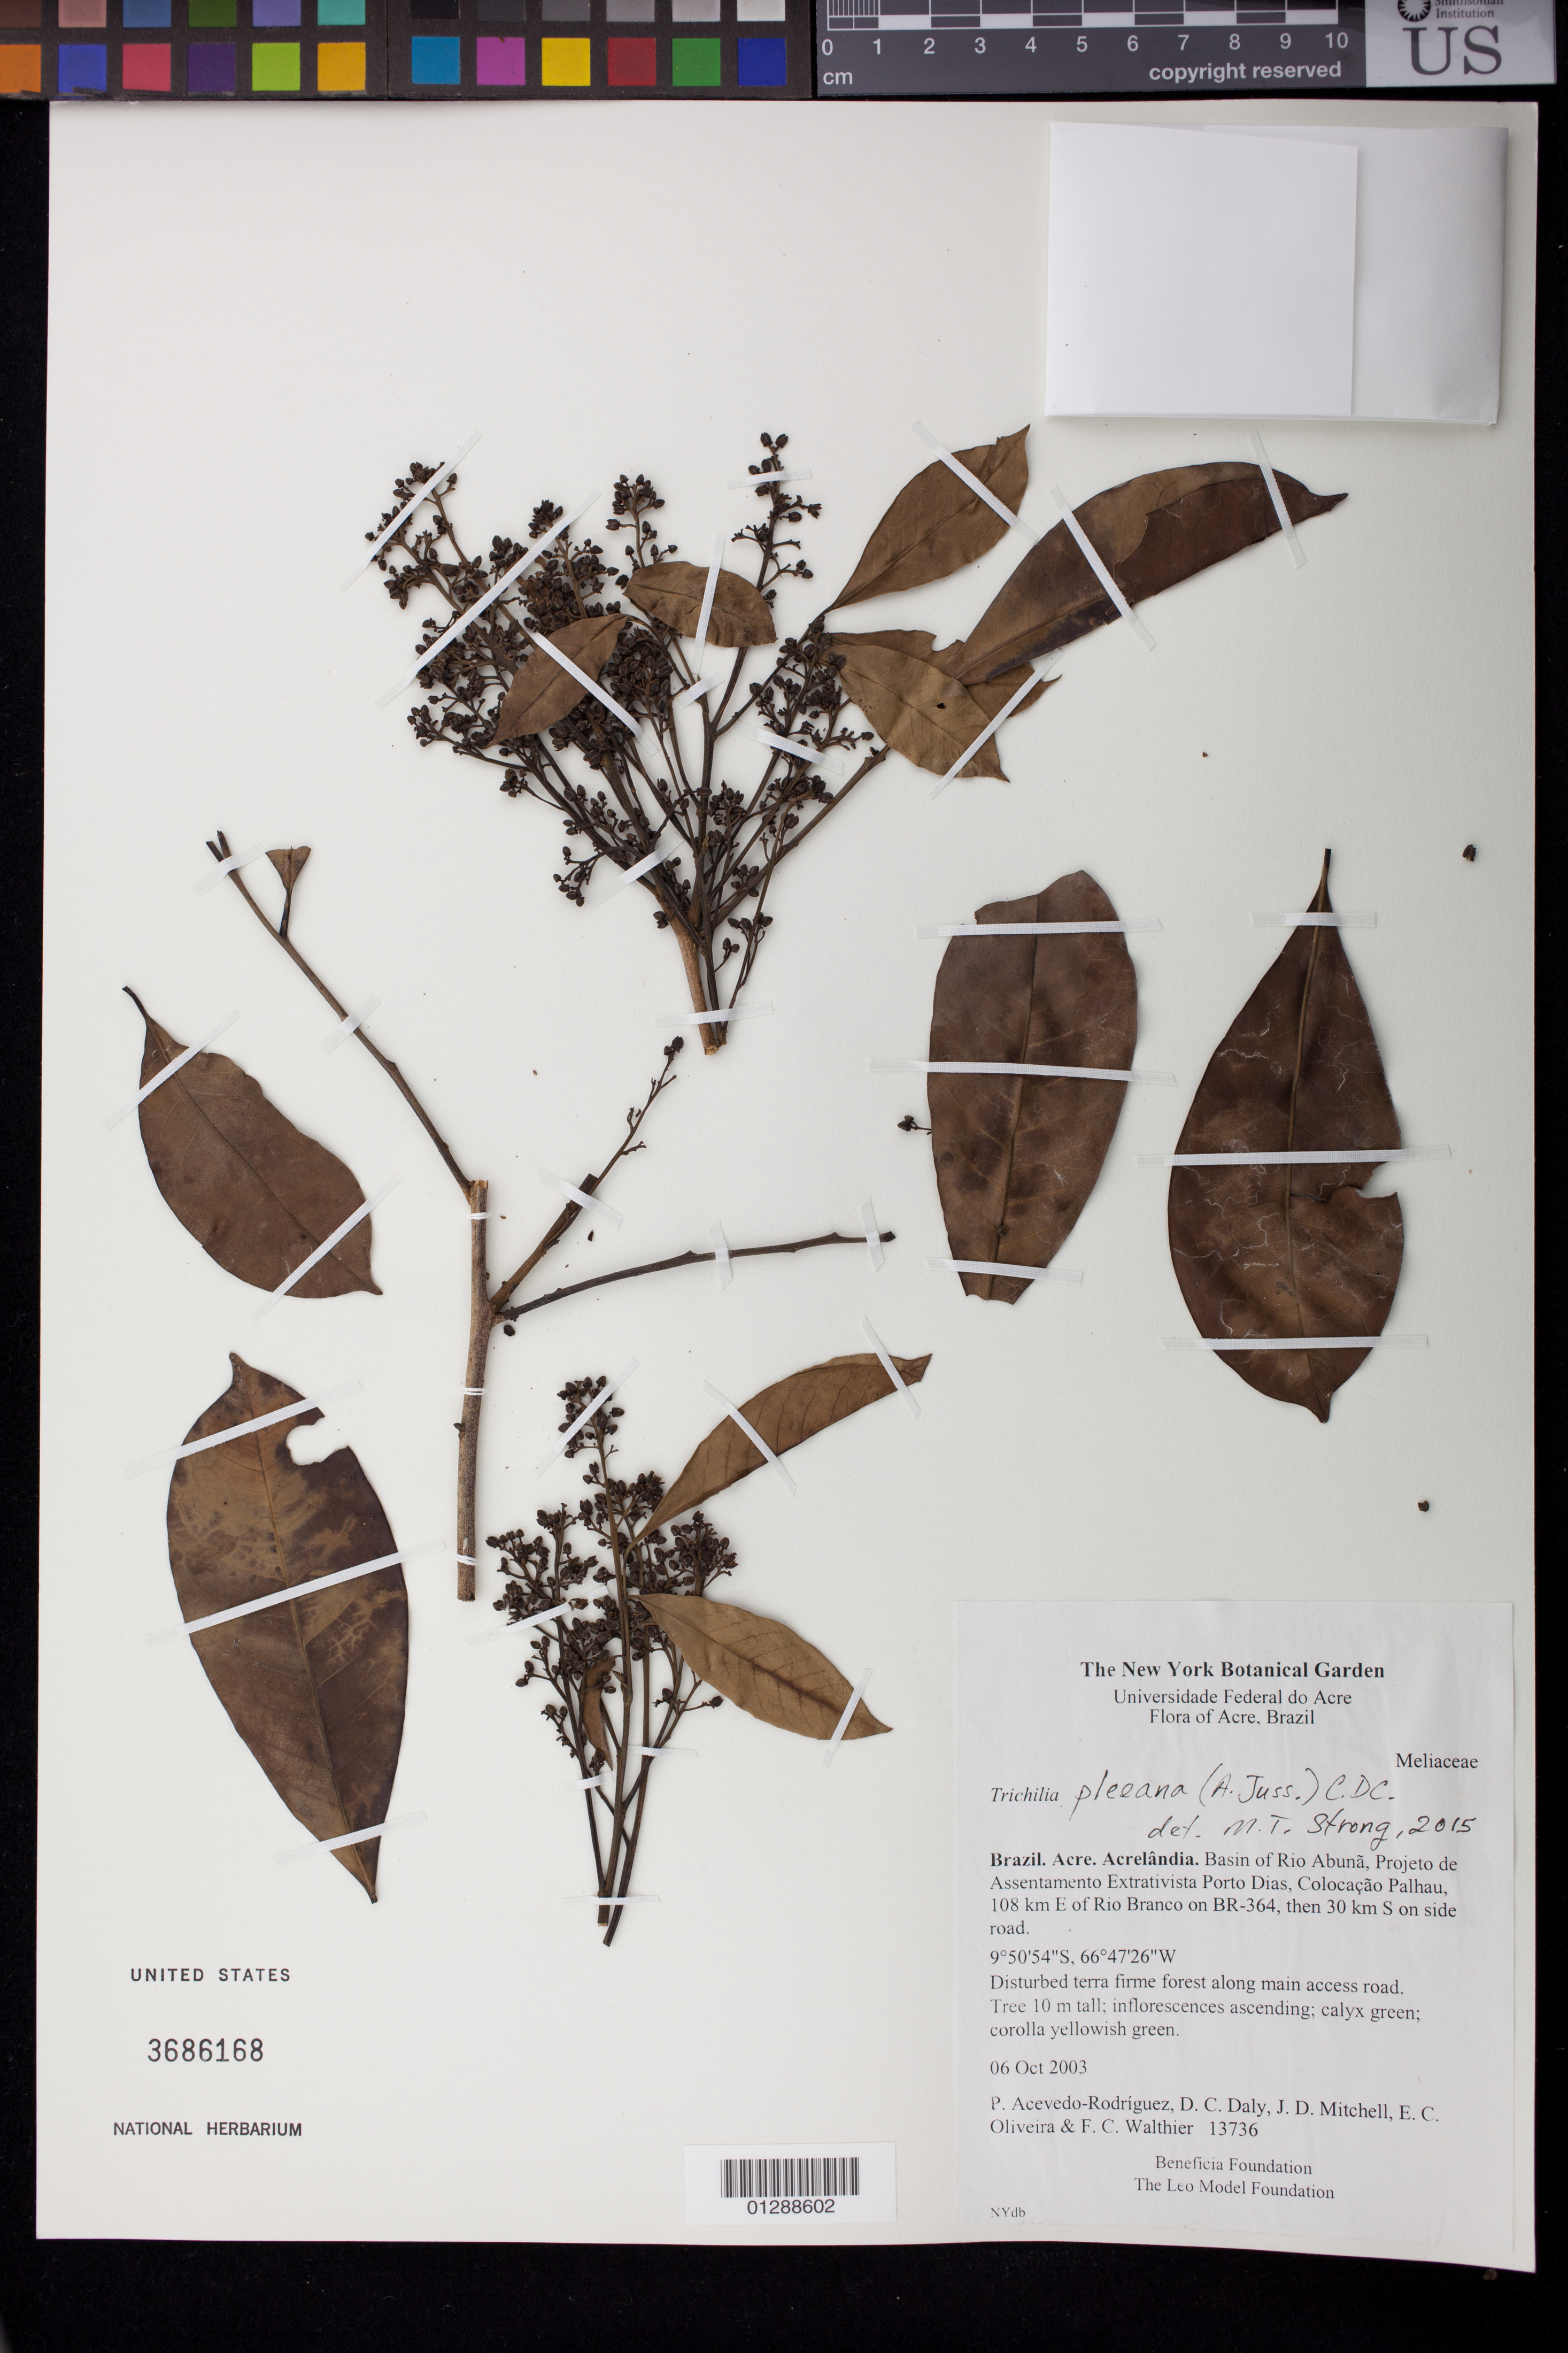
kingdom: Plantae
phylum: Tracheophyta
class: Magnoliopsida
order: Sapindales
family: Meliaceae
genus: Trichilia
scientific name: Trichilia pleeana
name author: (A. Juss.) C. DC.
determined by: Strong, M. T., (US), Smithsonian Institution - National Museum of Natural History (UNITED STATES)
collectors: P. Acevedo-Rodr., D. C. Daly, J. D. Mitchell, E. Oliveira & F. C. Walthier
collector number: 13736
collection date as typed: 06 Oct 2003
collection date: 2003-10-06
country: Brazil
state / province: Acre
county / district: Acrelândia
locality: Acre: Mun. Acrelândia. Basin of Rio Abuna, Projeto de Assentamento Extrativista Porto Dias, Colocaçao Palhau, 108 km E of Rio Branco on BR-364, then 30 km S on side road.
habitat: Disturbed terra firme forest along main access road.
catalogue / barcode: US 3686168